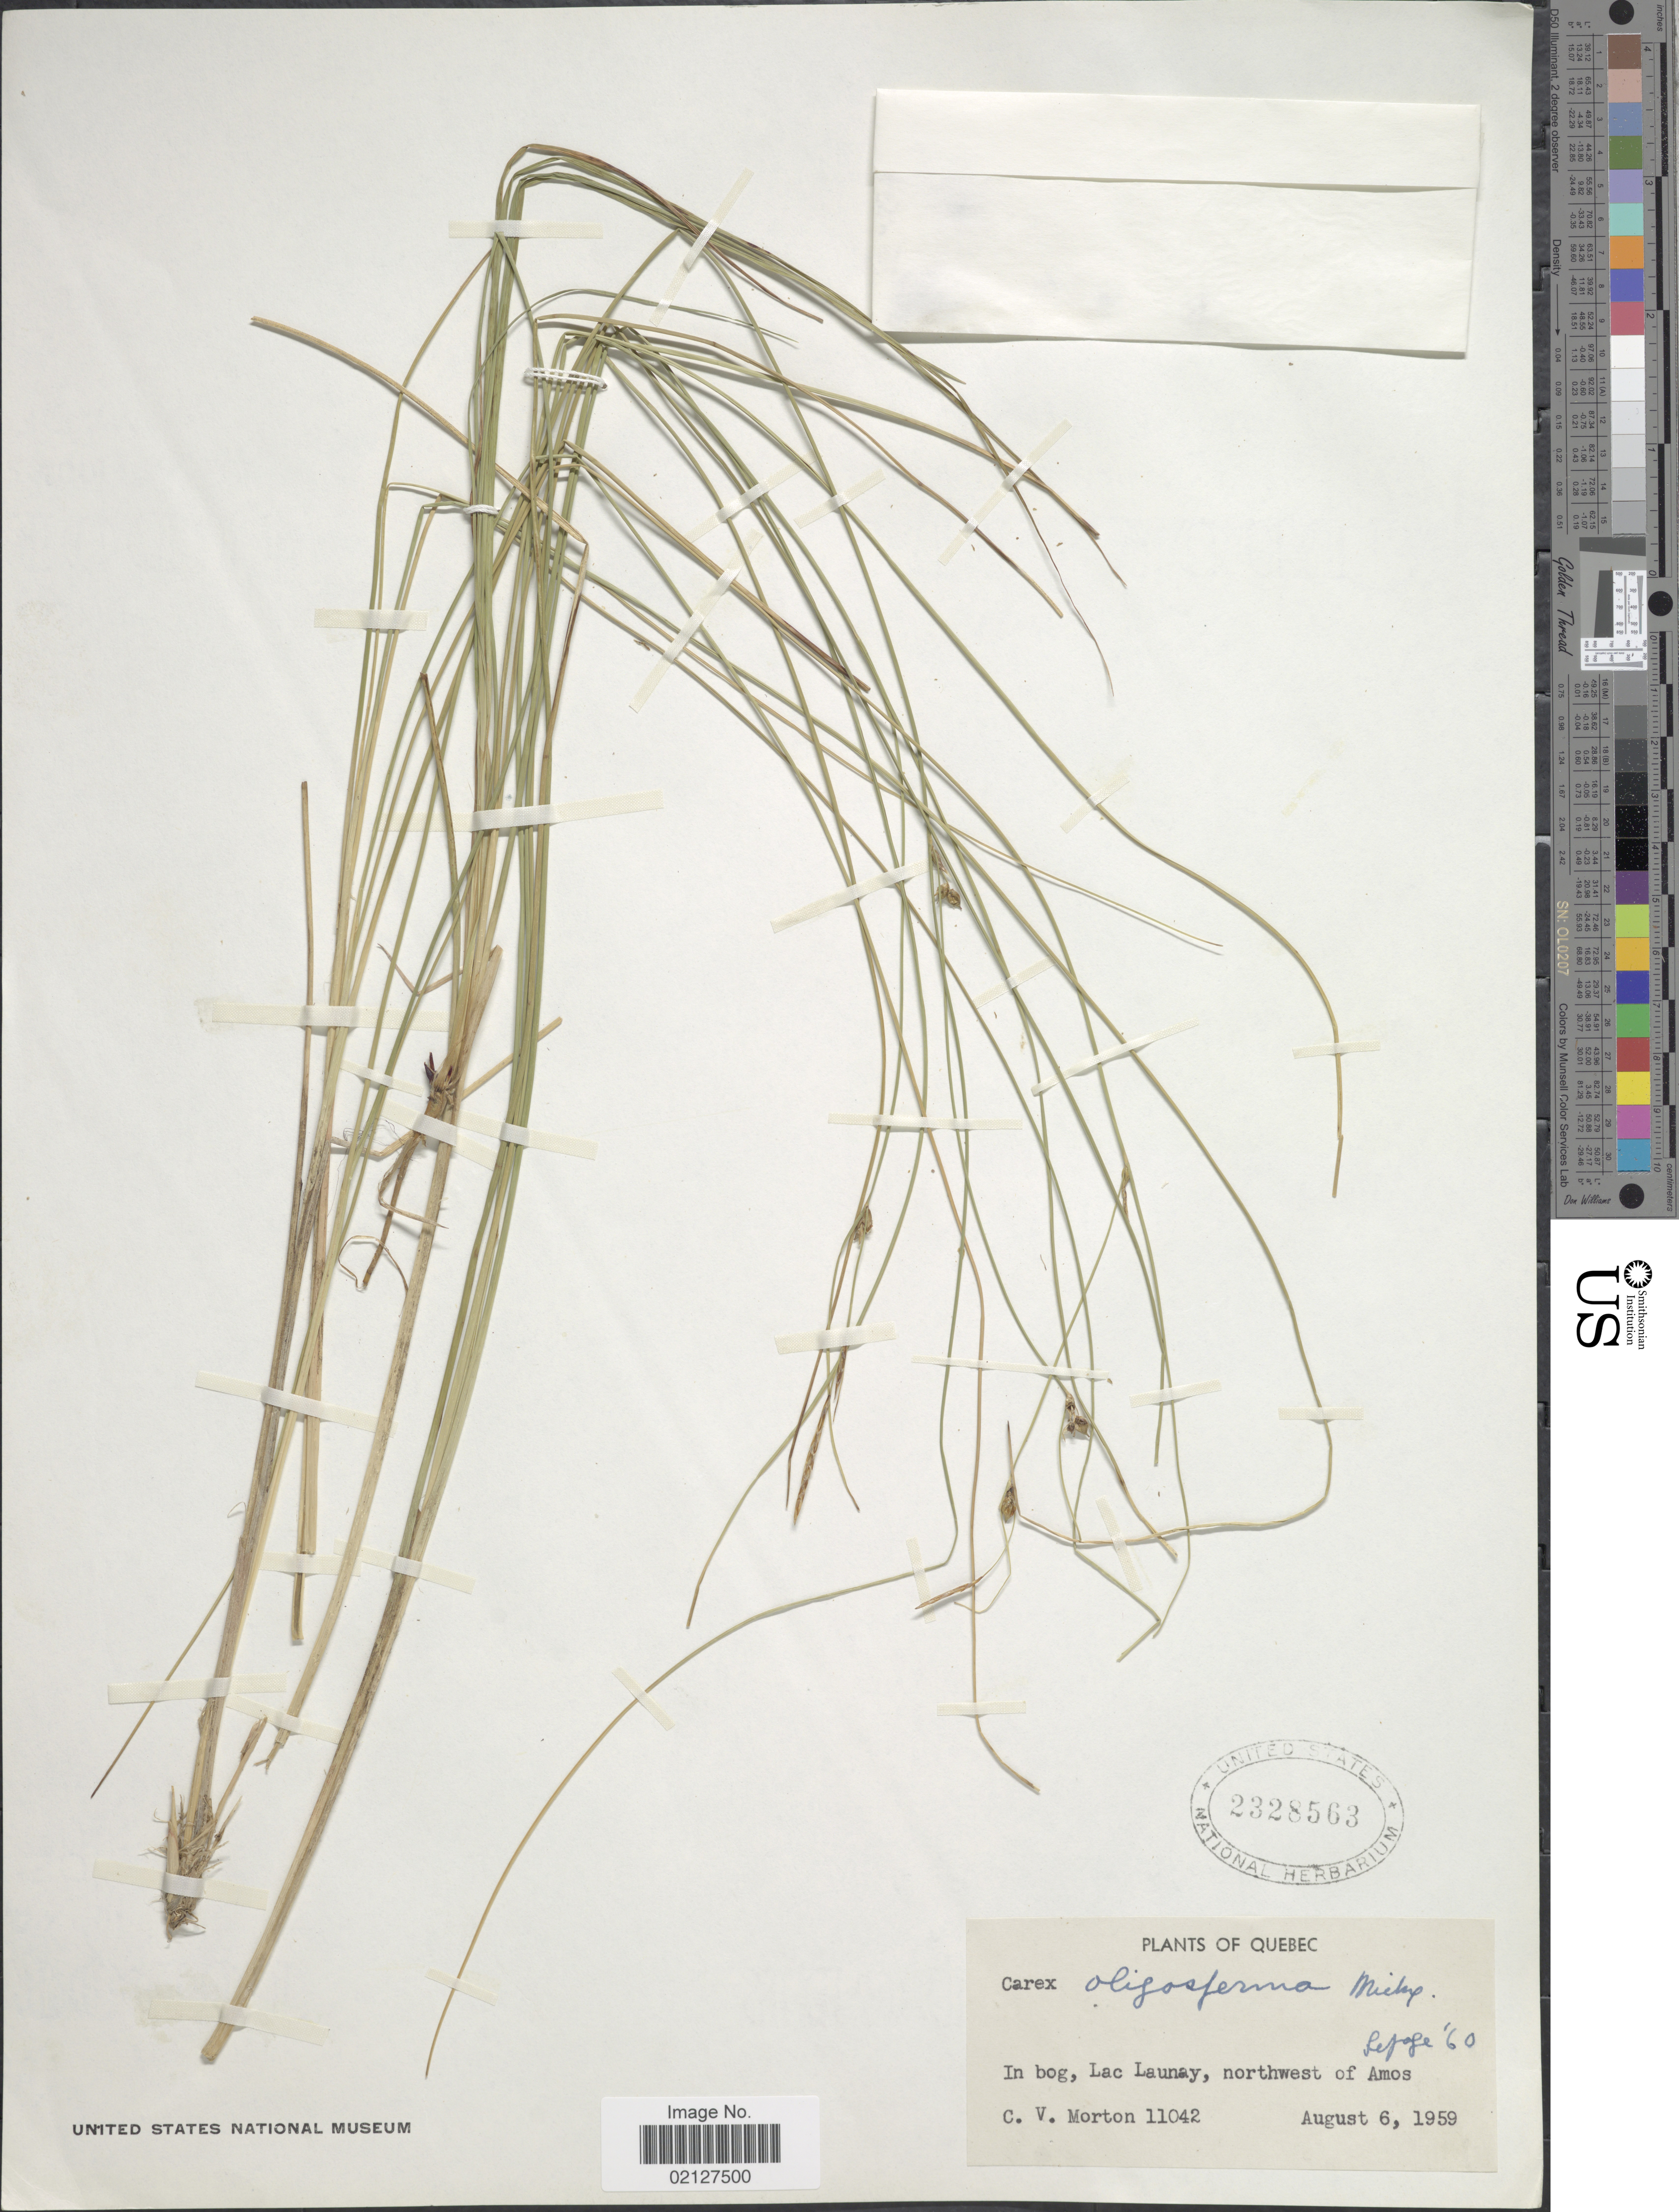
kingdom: Plantae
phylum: Tracheophyta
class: Liliopsida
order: Poales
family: Cyperaceae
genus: Carex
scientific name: Carex oligosperma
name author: Michx.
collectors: C. V. Morton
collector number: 11042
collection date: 1959-08-06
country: Canada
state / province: Quebec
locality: Lac Launay, northwest of Amos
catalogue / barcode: US 2328563